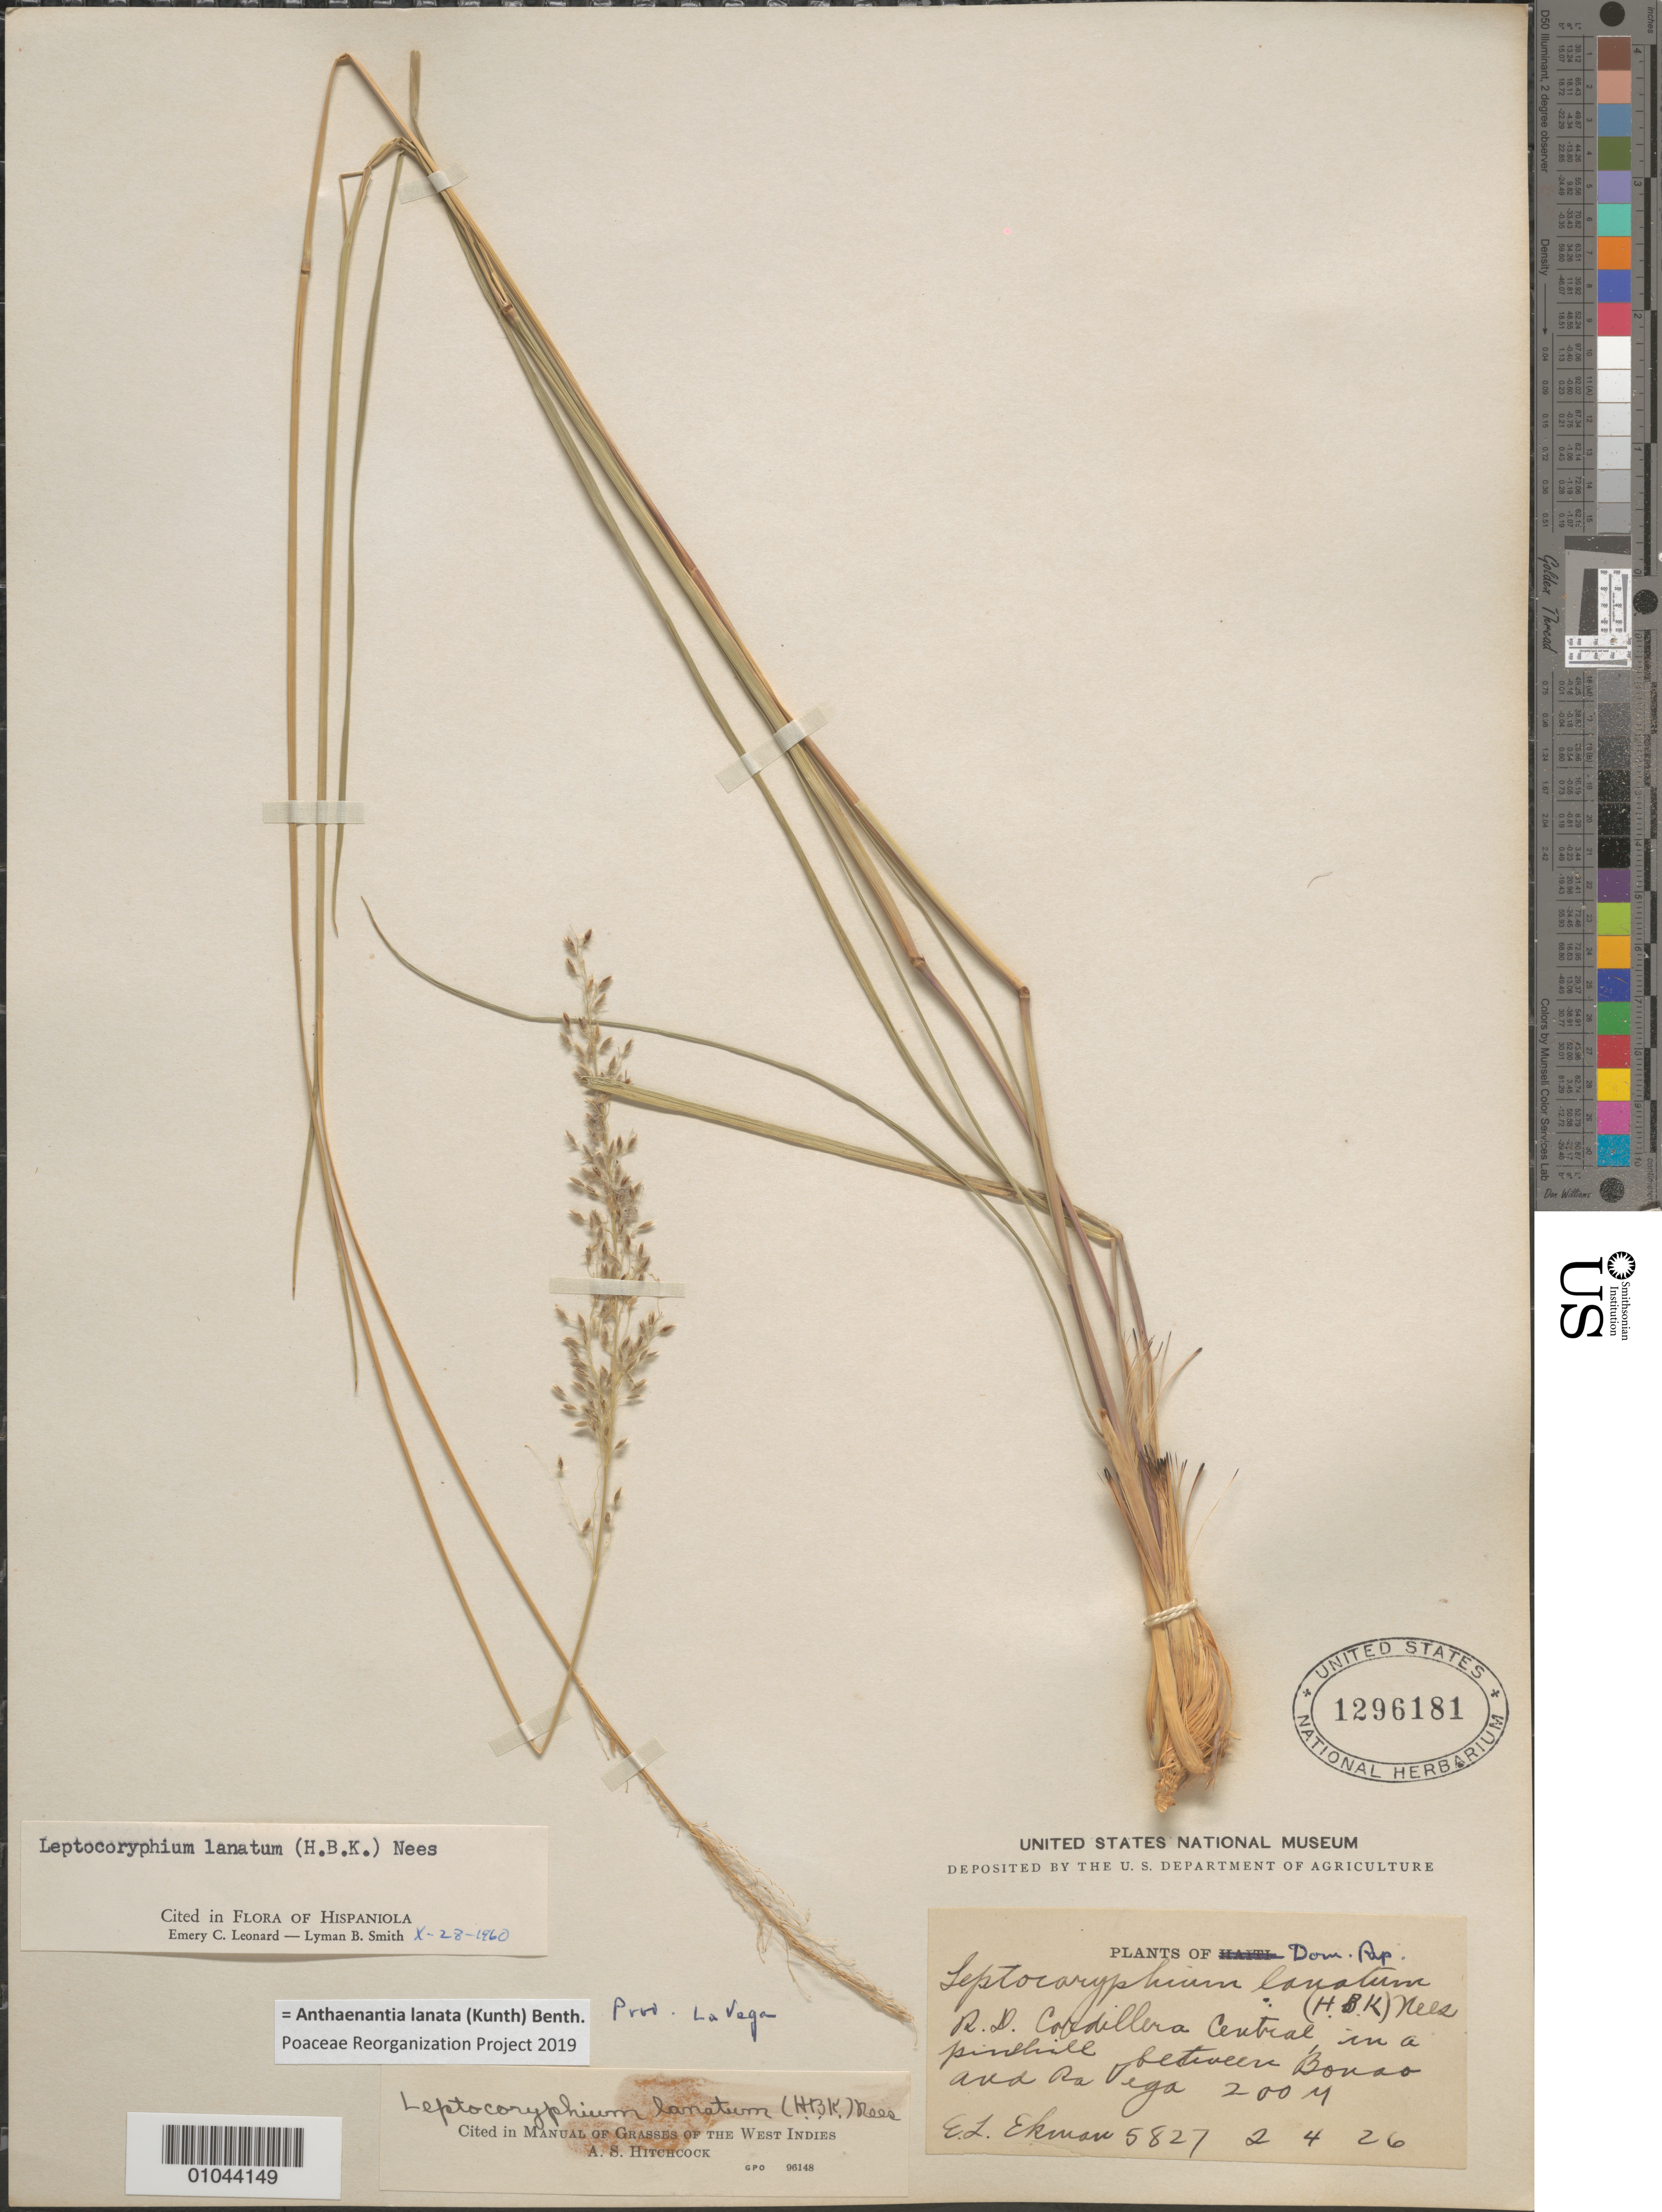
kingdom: Plantae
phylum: Tracheophyta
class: Liliopsida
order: Poales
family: Poaceae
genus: Leptocoryphium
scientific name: Leptocoryphium lanatum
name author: (Kunth) Nees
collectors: E. L. Ekman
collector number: H 5827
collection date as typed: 02 Apr 1926 or 04 Feb 1926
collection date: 1926-02-04 or 1926-04-02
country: Dominican Republic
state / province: Monseñor Nouel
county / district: Bonao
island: Hispaniola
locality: Cordillera Central, in a pinehill between Bonao and La Vega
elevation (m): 200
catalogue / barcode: US 1296181